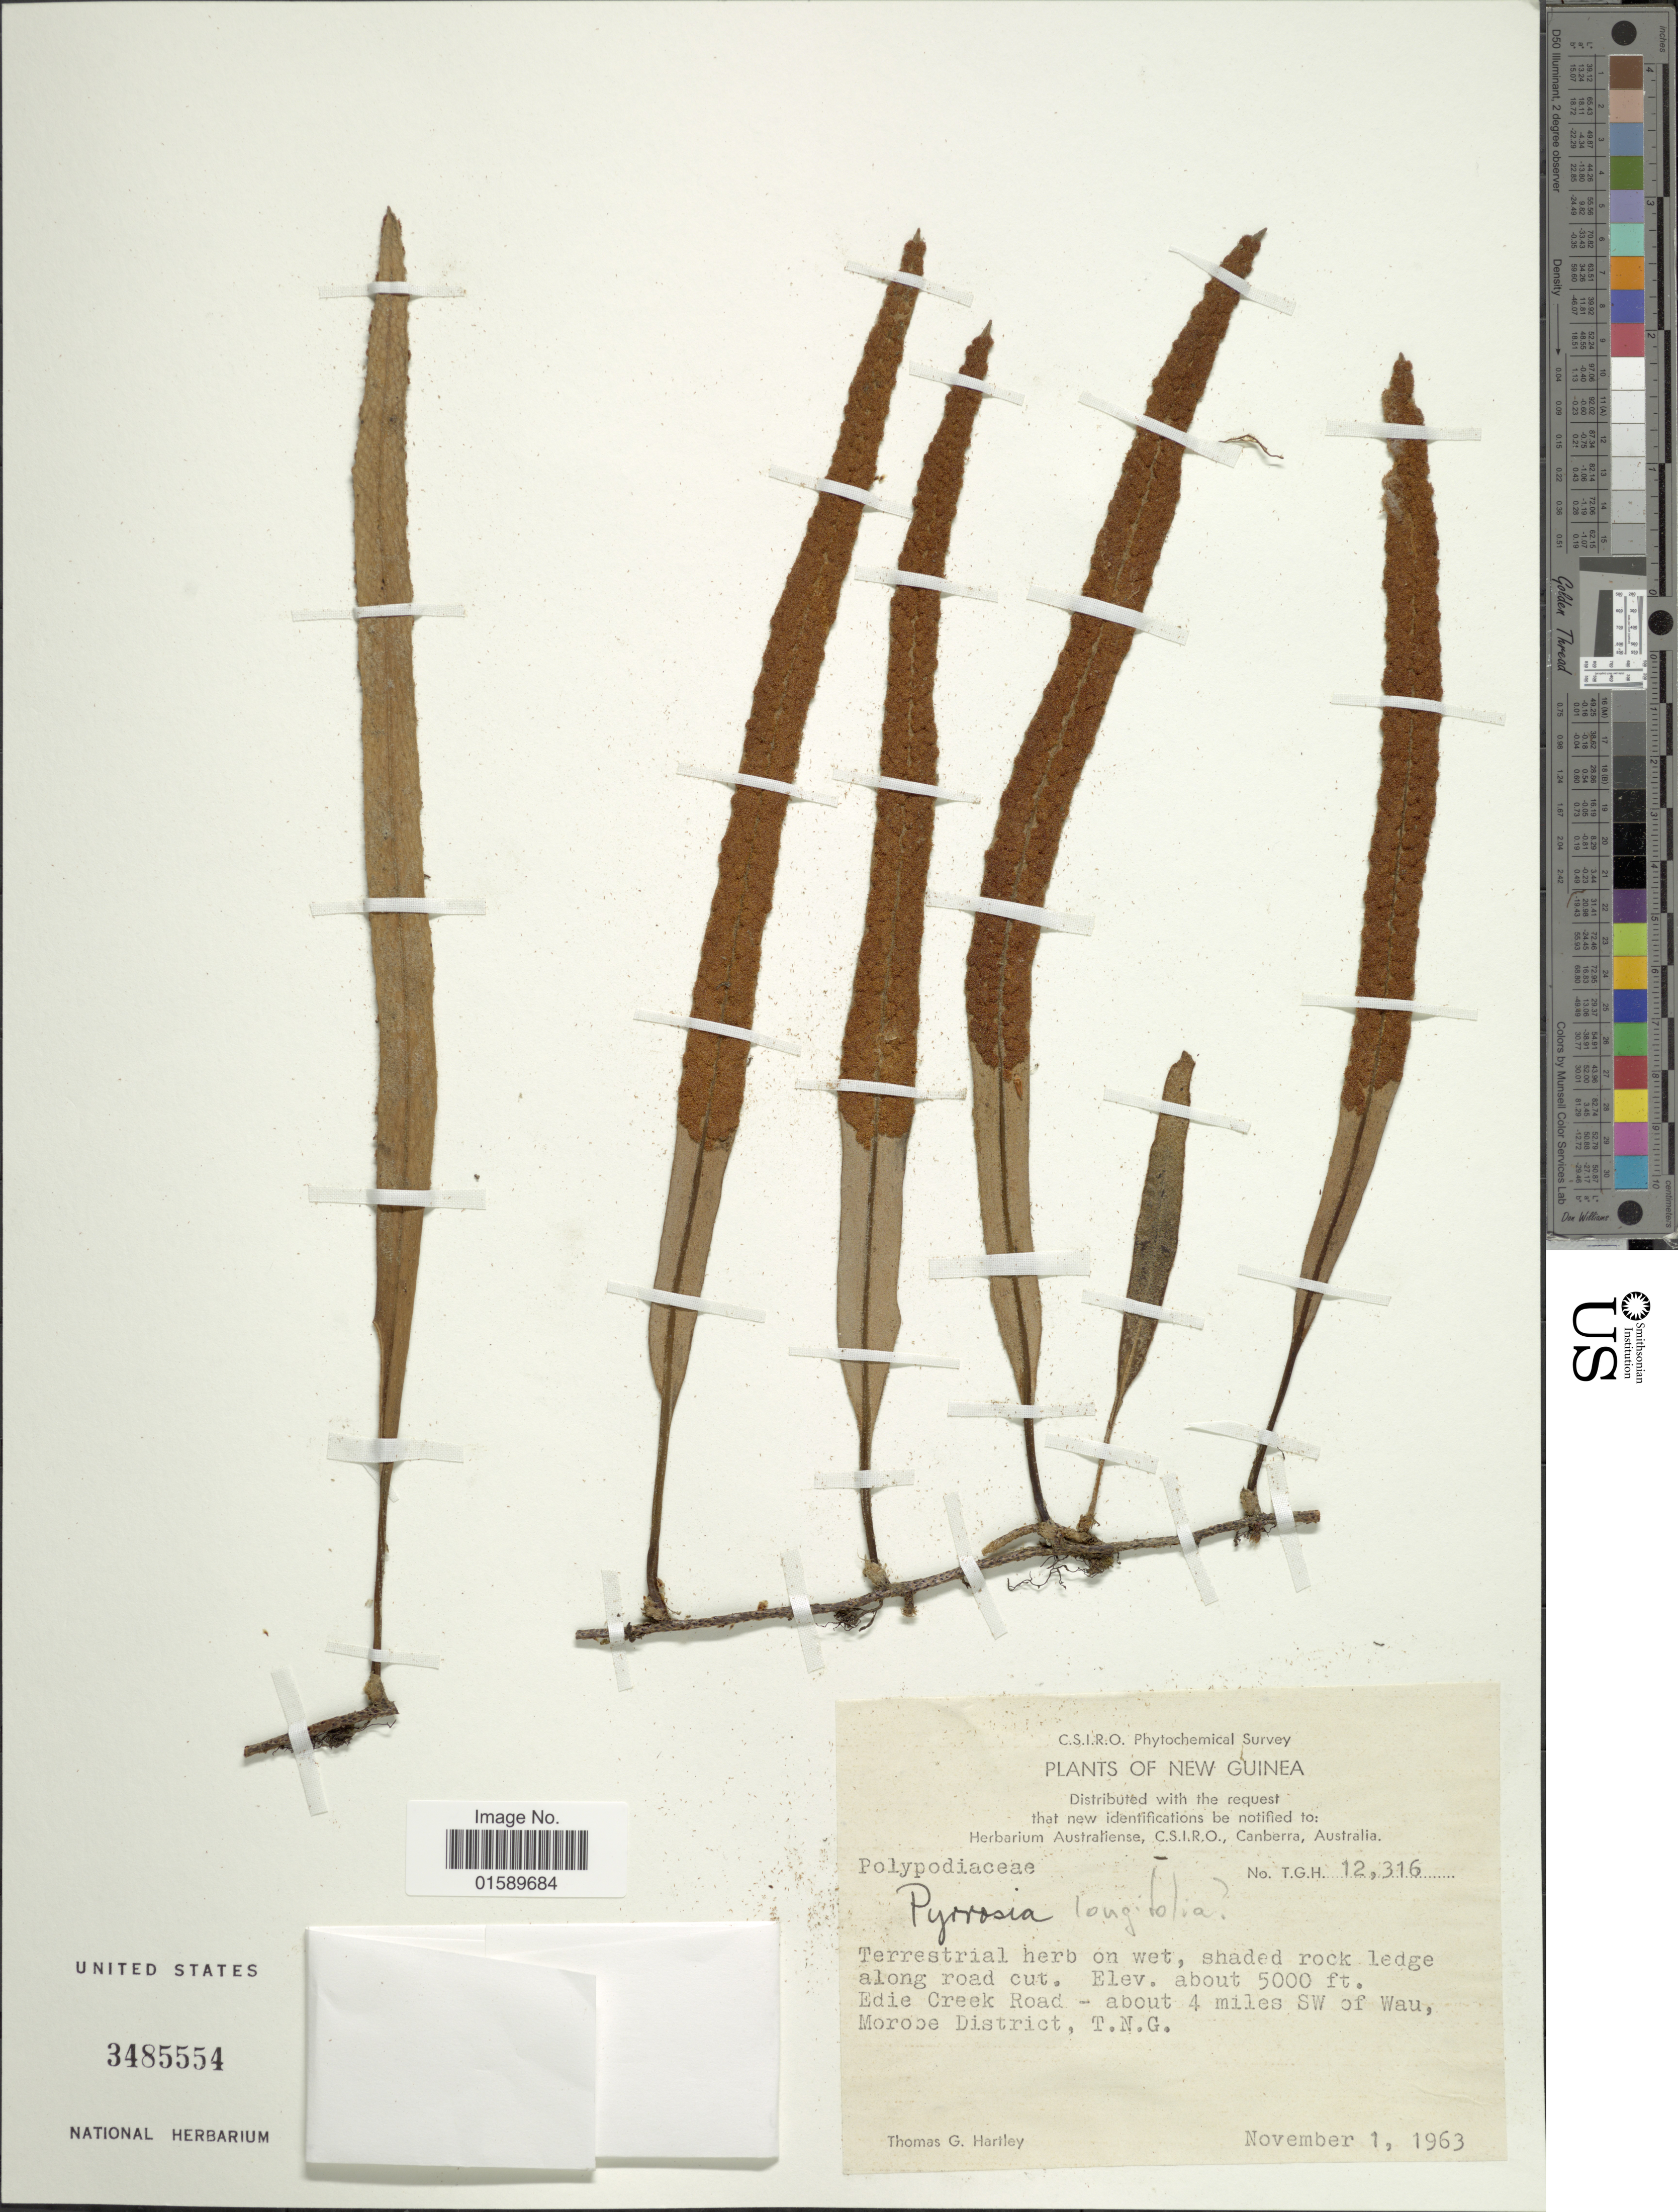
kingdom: Plantae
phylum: Tracheophyta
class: Polypodiopsida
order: Polypodiales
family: Polypodiaceae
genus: Pyrrosia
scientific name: Pyrrosia longifolia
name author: (Burm. f.) C.V. Morton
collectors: T. G. Hartley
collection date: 1963-11-01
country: Papua New Guinea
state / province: Morobe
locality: New Guinea, Edie Creek Roas - about 4 miles SW of Wau, Morobe District, T.N.G.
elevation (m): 1524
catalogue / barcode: US 3485554